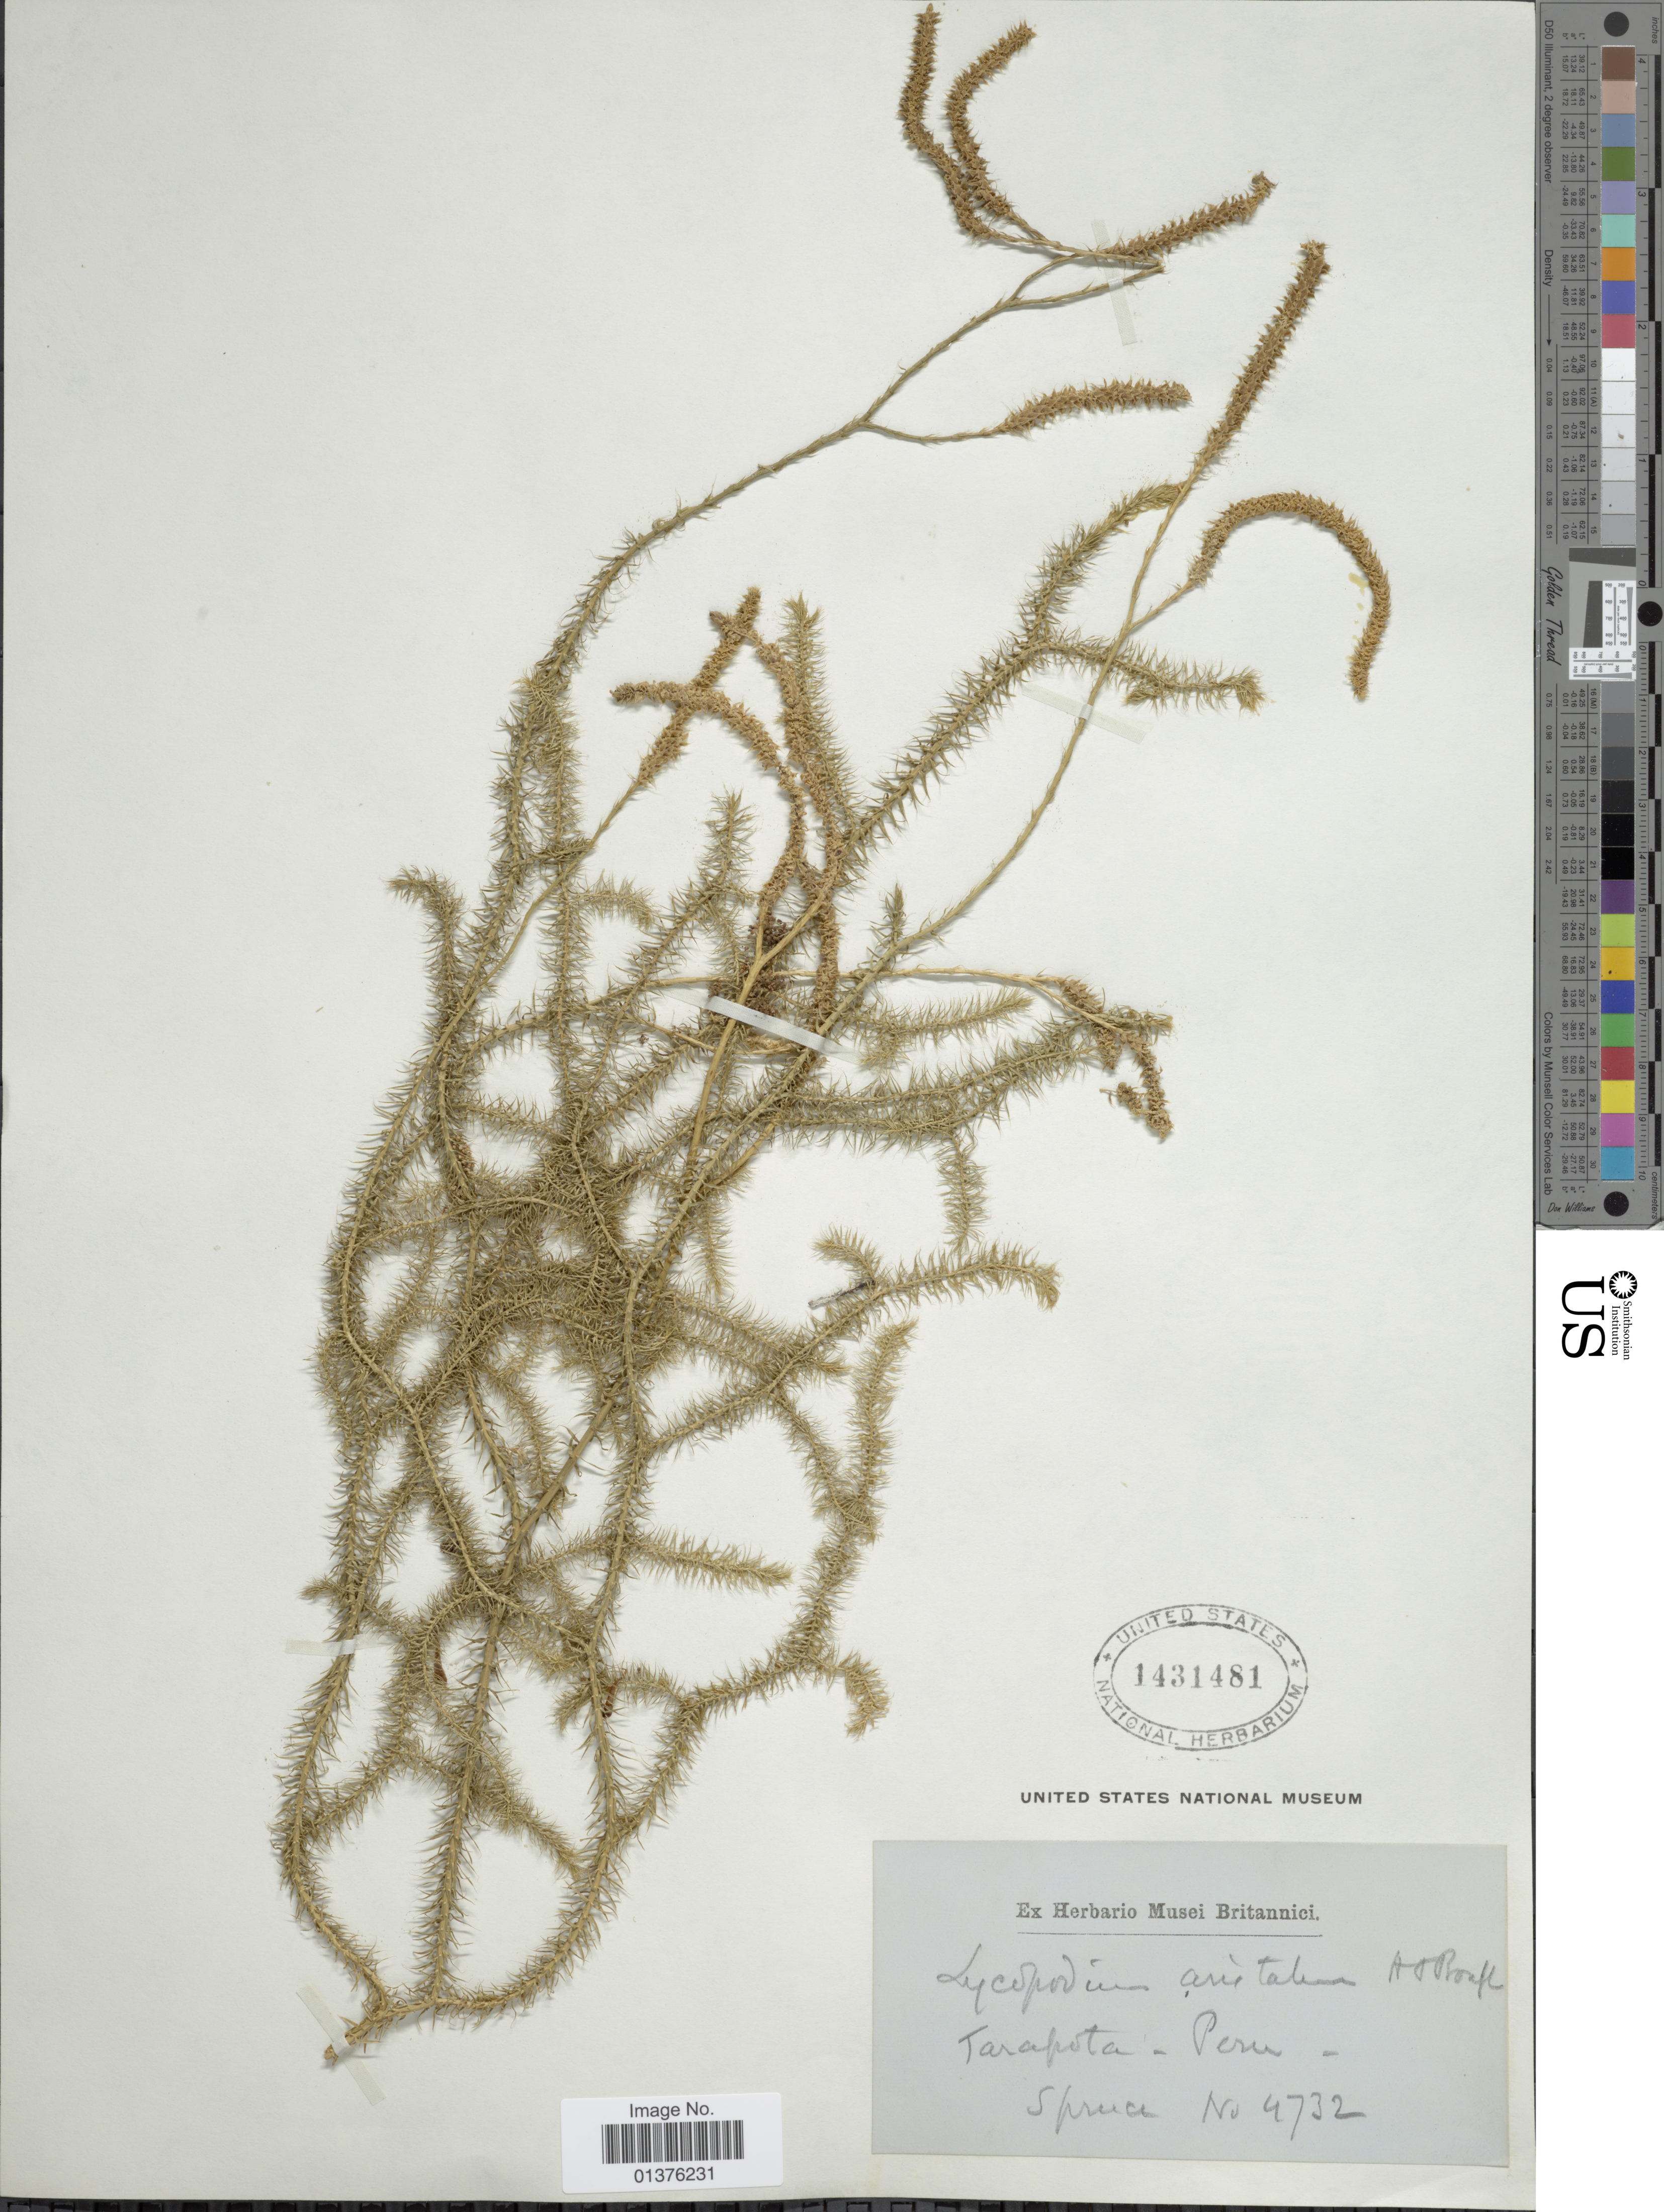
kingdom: Plantae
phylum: Tracheophyta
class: Lycopodiopsida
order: Lycopodiales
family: Lycopodiaceae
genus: Lycopodium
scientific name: Lycopodium clavatum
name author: L.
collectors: -. Spruce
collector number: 4732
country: Peru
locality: Tarapota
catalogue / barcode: US 1431481